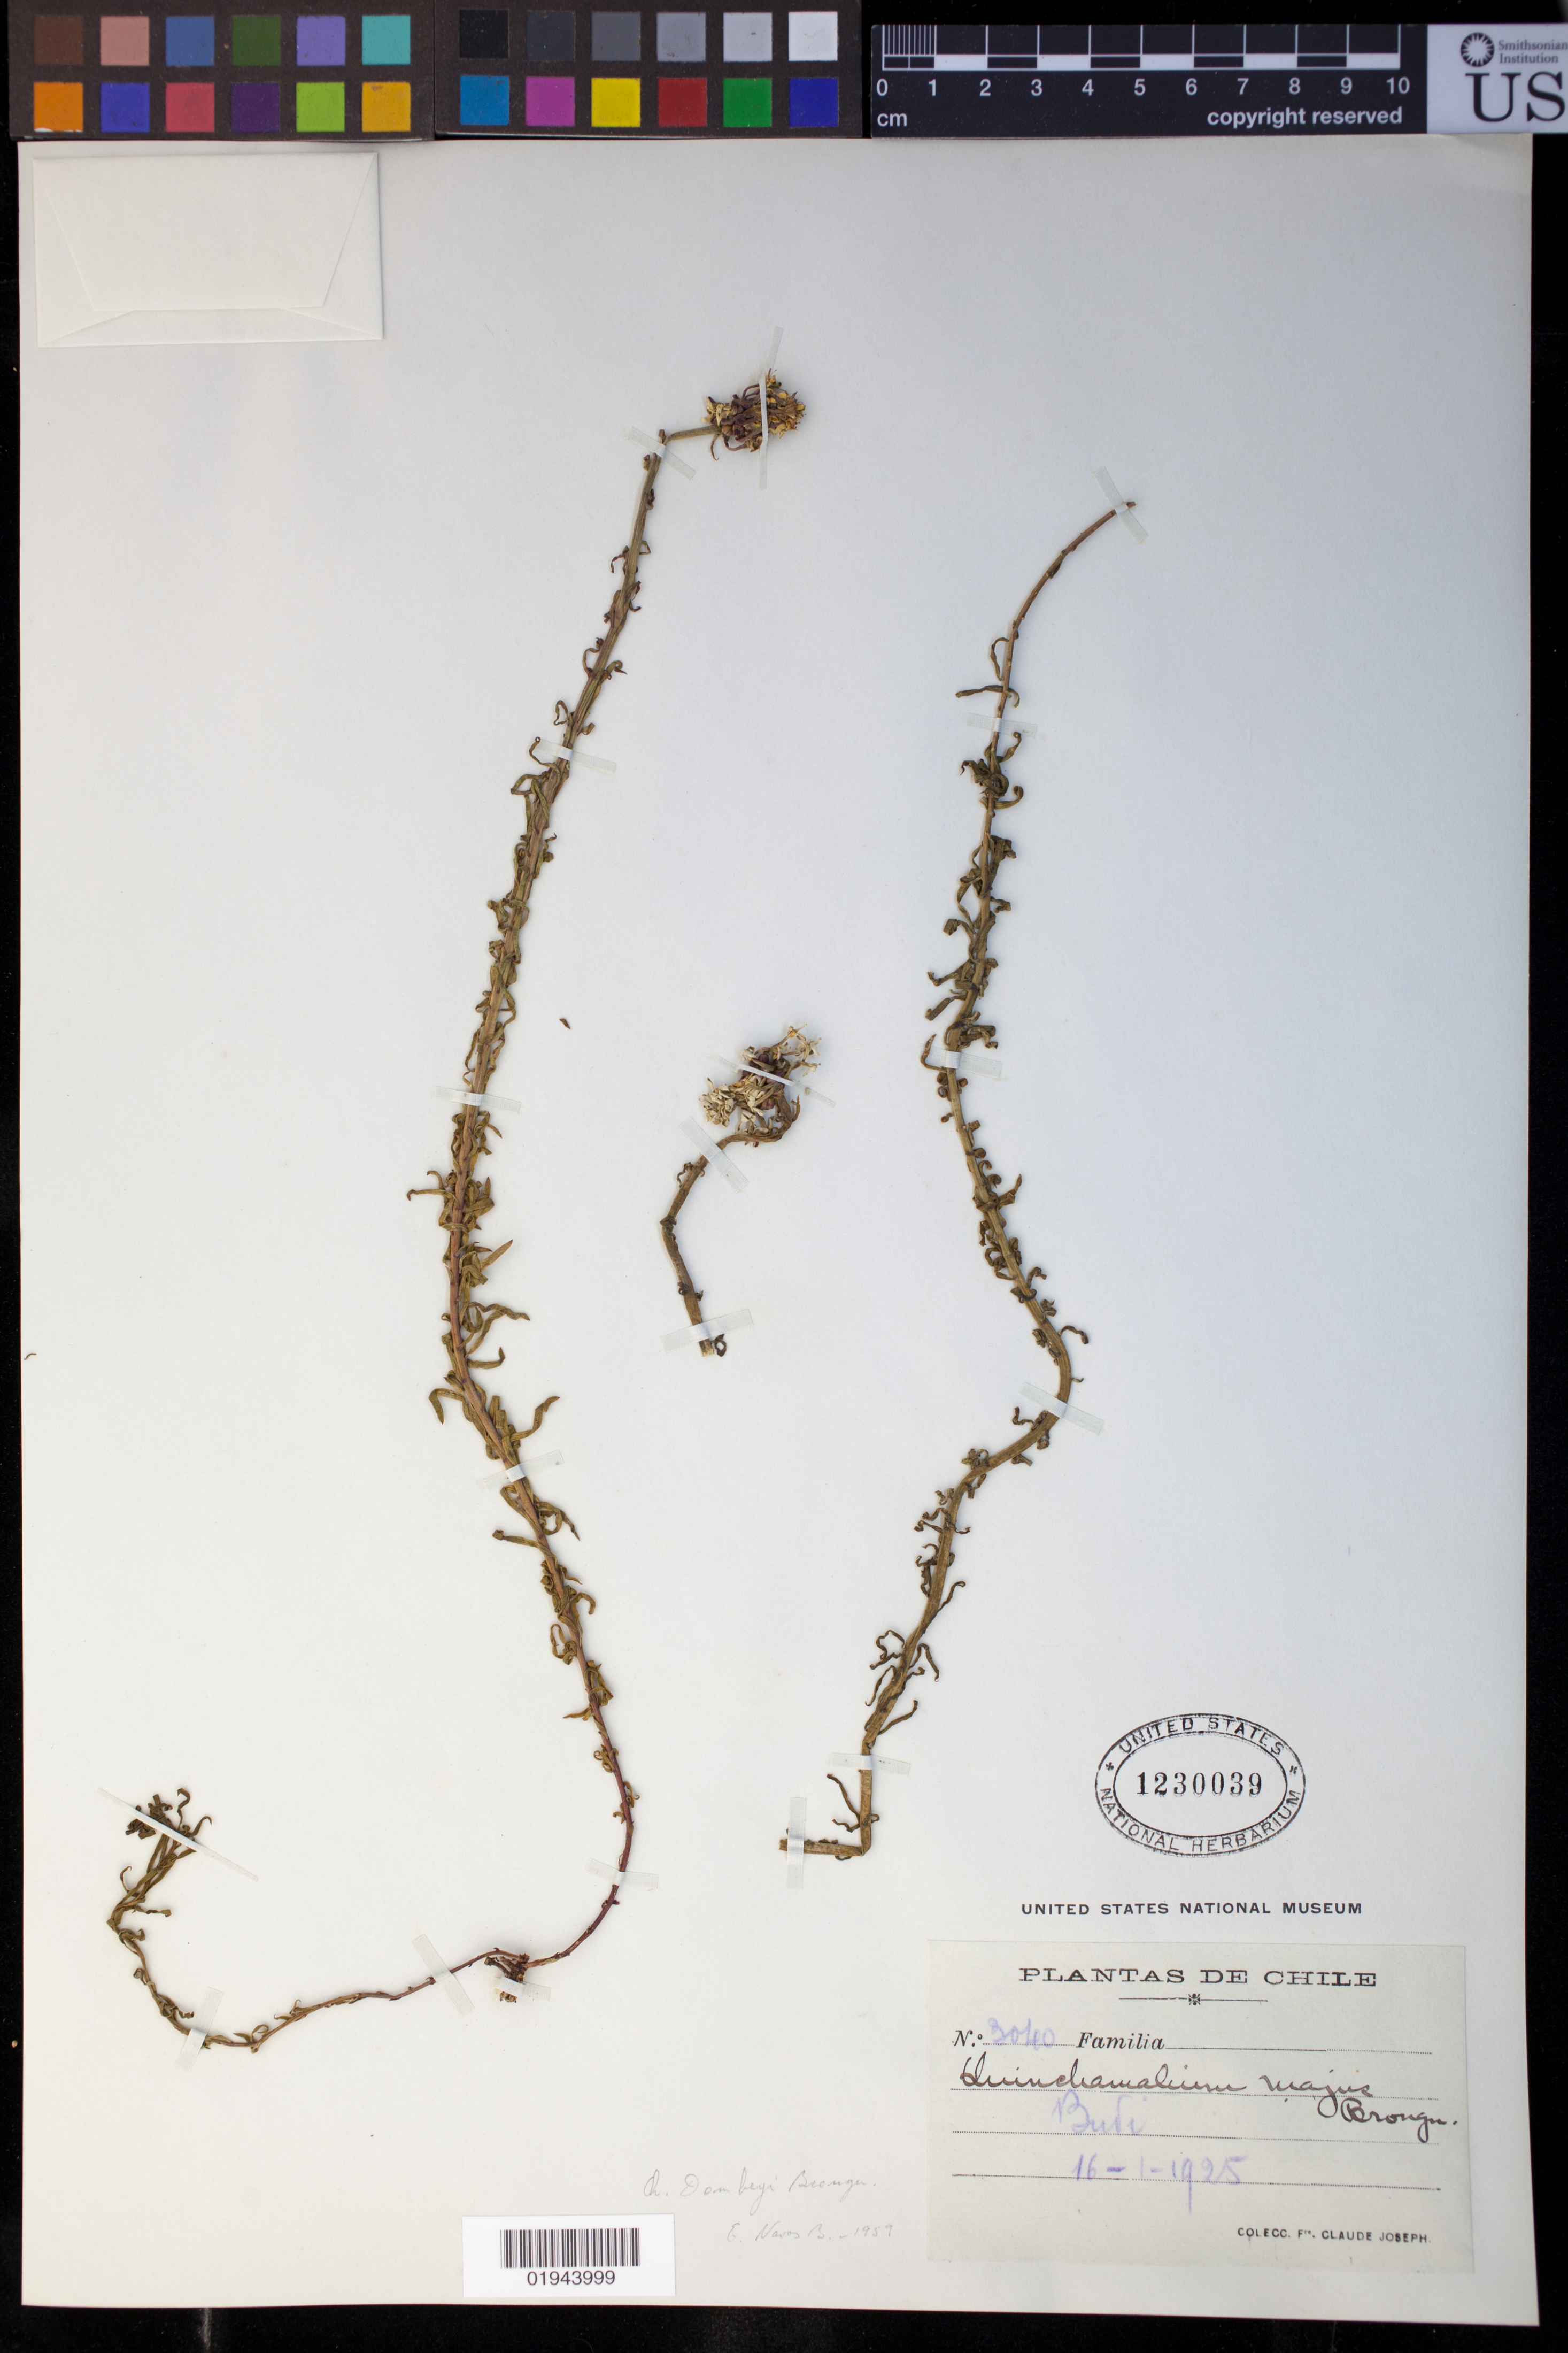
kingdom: Plantae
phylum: Tracheophyta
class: Magnoliopsida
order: Santalales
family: Schoepfiaceae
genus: Quinchamalium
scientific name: Quinchamalium dombeyi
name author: Brongn.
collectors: Bro. Claude-Joseph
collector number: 3040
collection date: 1925-01-16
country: Chile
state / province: Araucanía (IX)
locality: Budi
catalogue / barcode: US 1230039